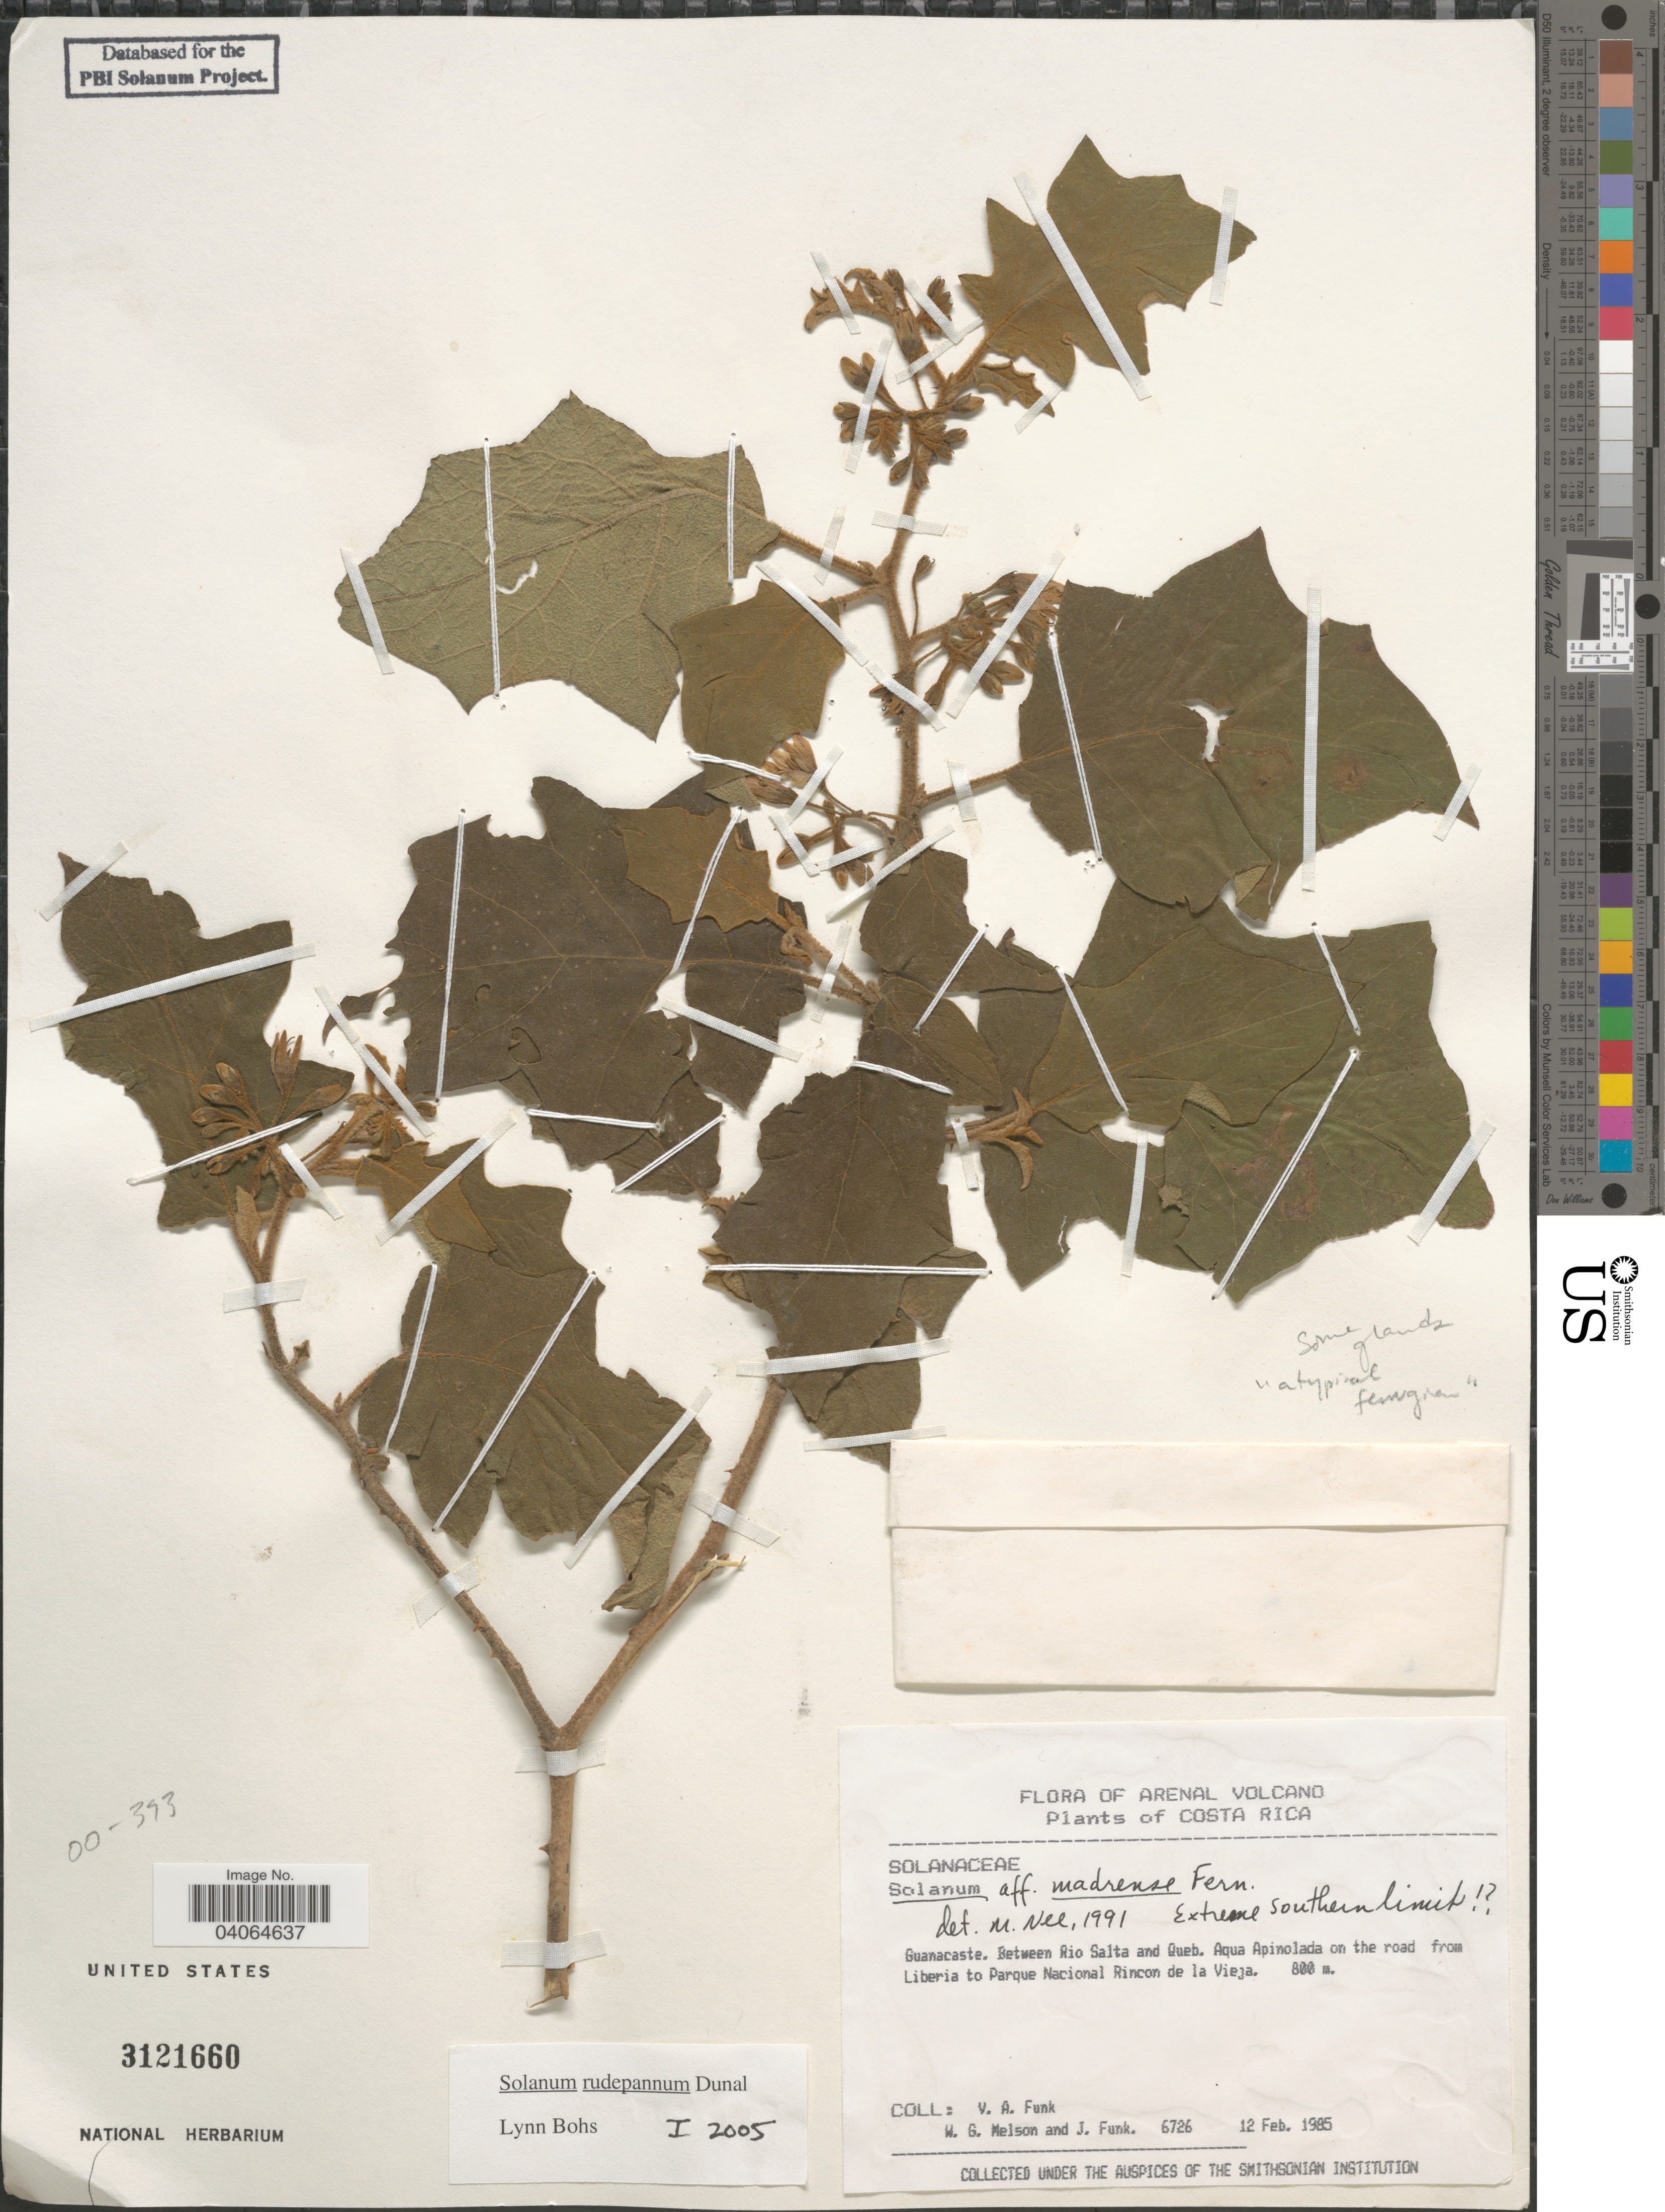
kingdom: Plantae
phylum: Tracheophyta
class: Magnoliopsida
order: Solanales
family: Solanaceae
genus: Solanum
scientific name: Solanum rudepannum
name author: Dunal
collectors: V. Funk, W. G. Nelson & J. Funk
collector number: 6726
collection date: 1985-02-12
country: Costa Rica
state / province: Guanacaste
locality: Arenal Volcano. Between Rio Salta and Queb. Aqua Apinolada on the road from Liberia to Parque Nacional Rincon de la Vieja.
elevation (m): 800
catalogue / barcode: US 3121660